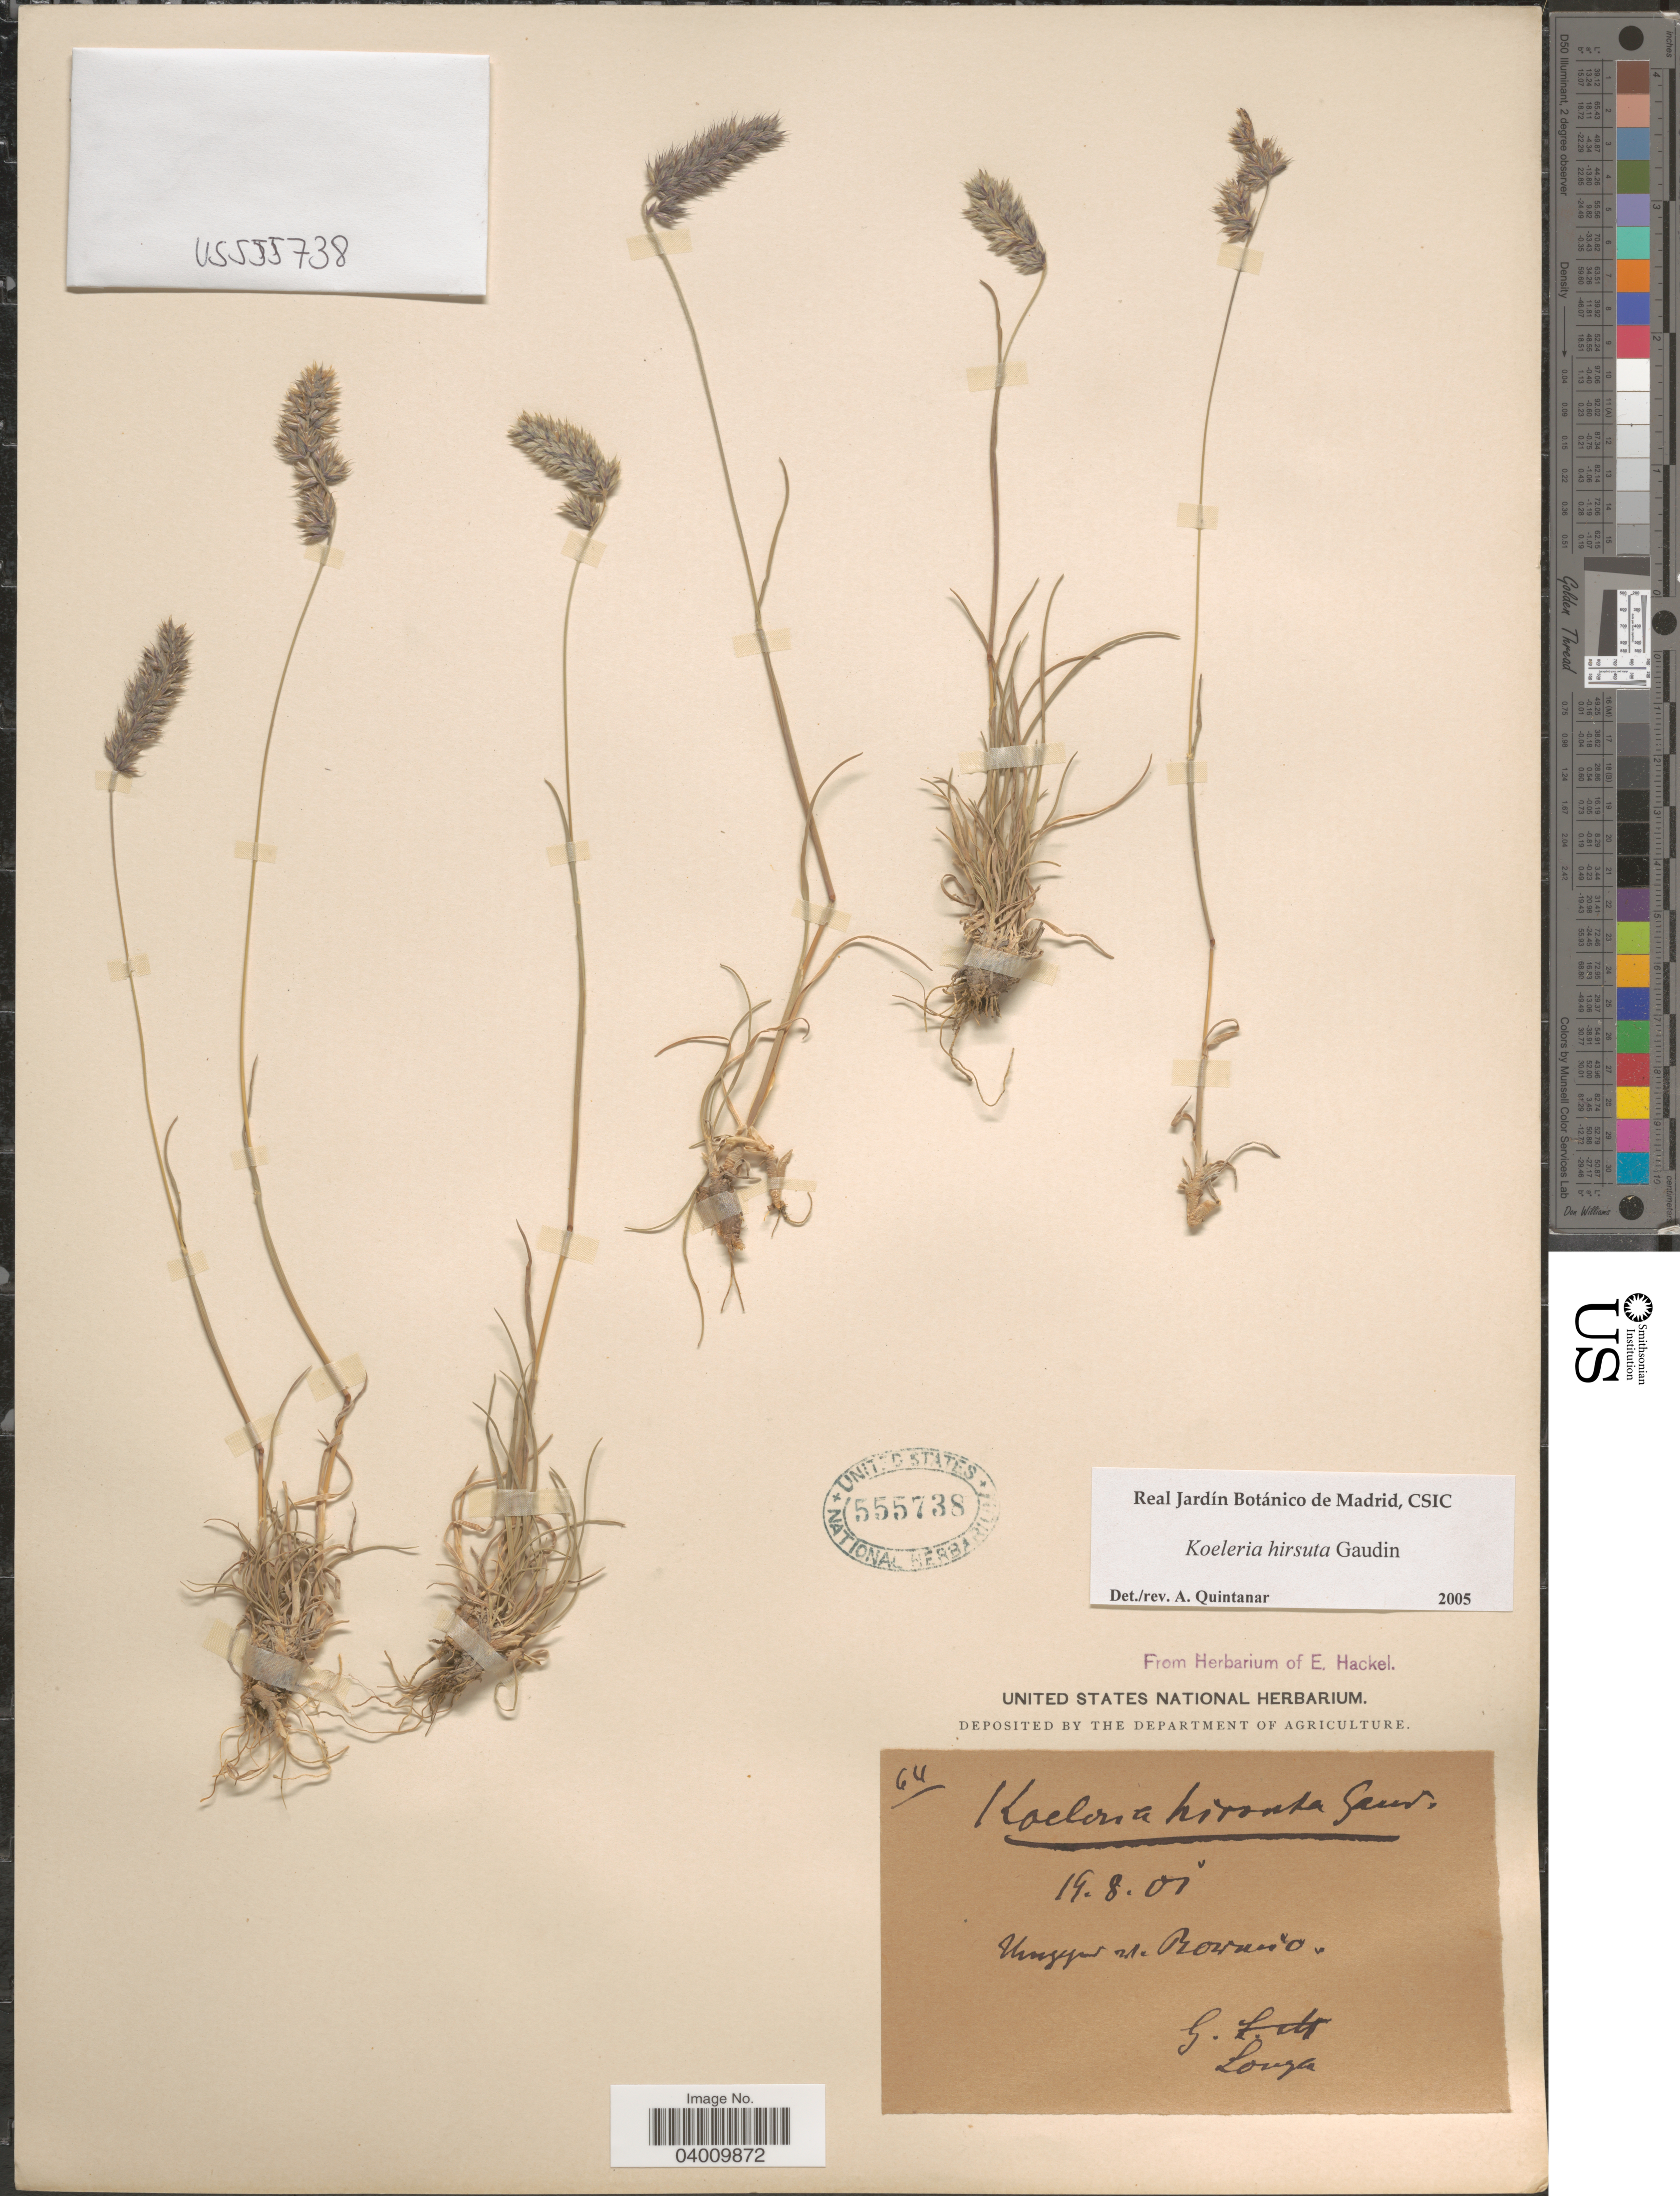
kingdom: Plantae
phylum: Tracheophyta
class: Liliopsida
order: Poales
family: Poaceae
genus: Koeleria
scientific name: Koeleria hirsuta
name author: Gaudin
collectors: G. Longa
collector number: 64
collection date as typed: Transcribed d/m/y: 19/8/1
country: Romania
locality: Uingyun [interpreted].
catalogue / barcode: US 555738